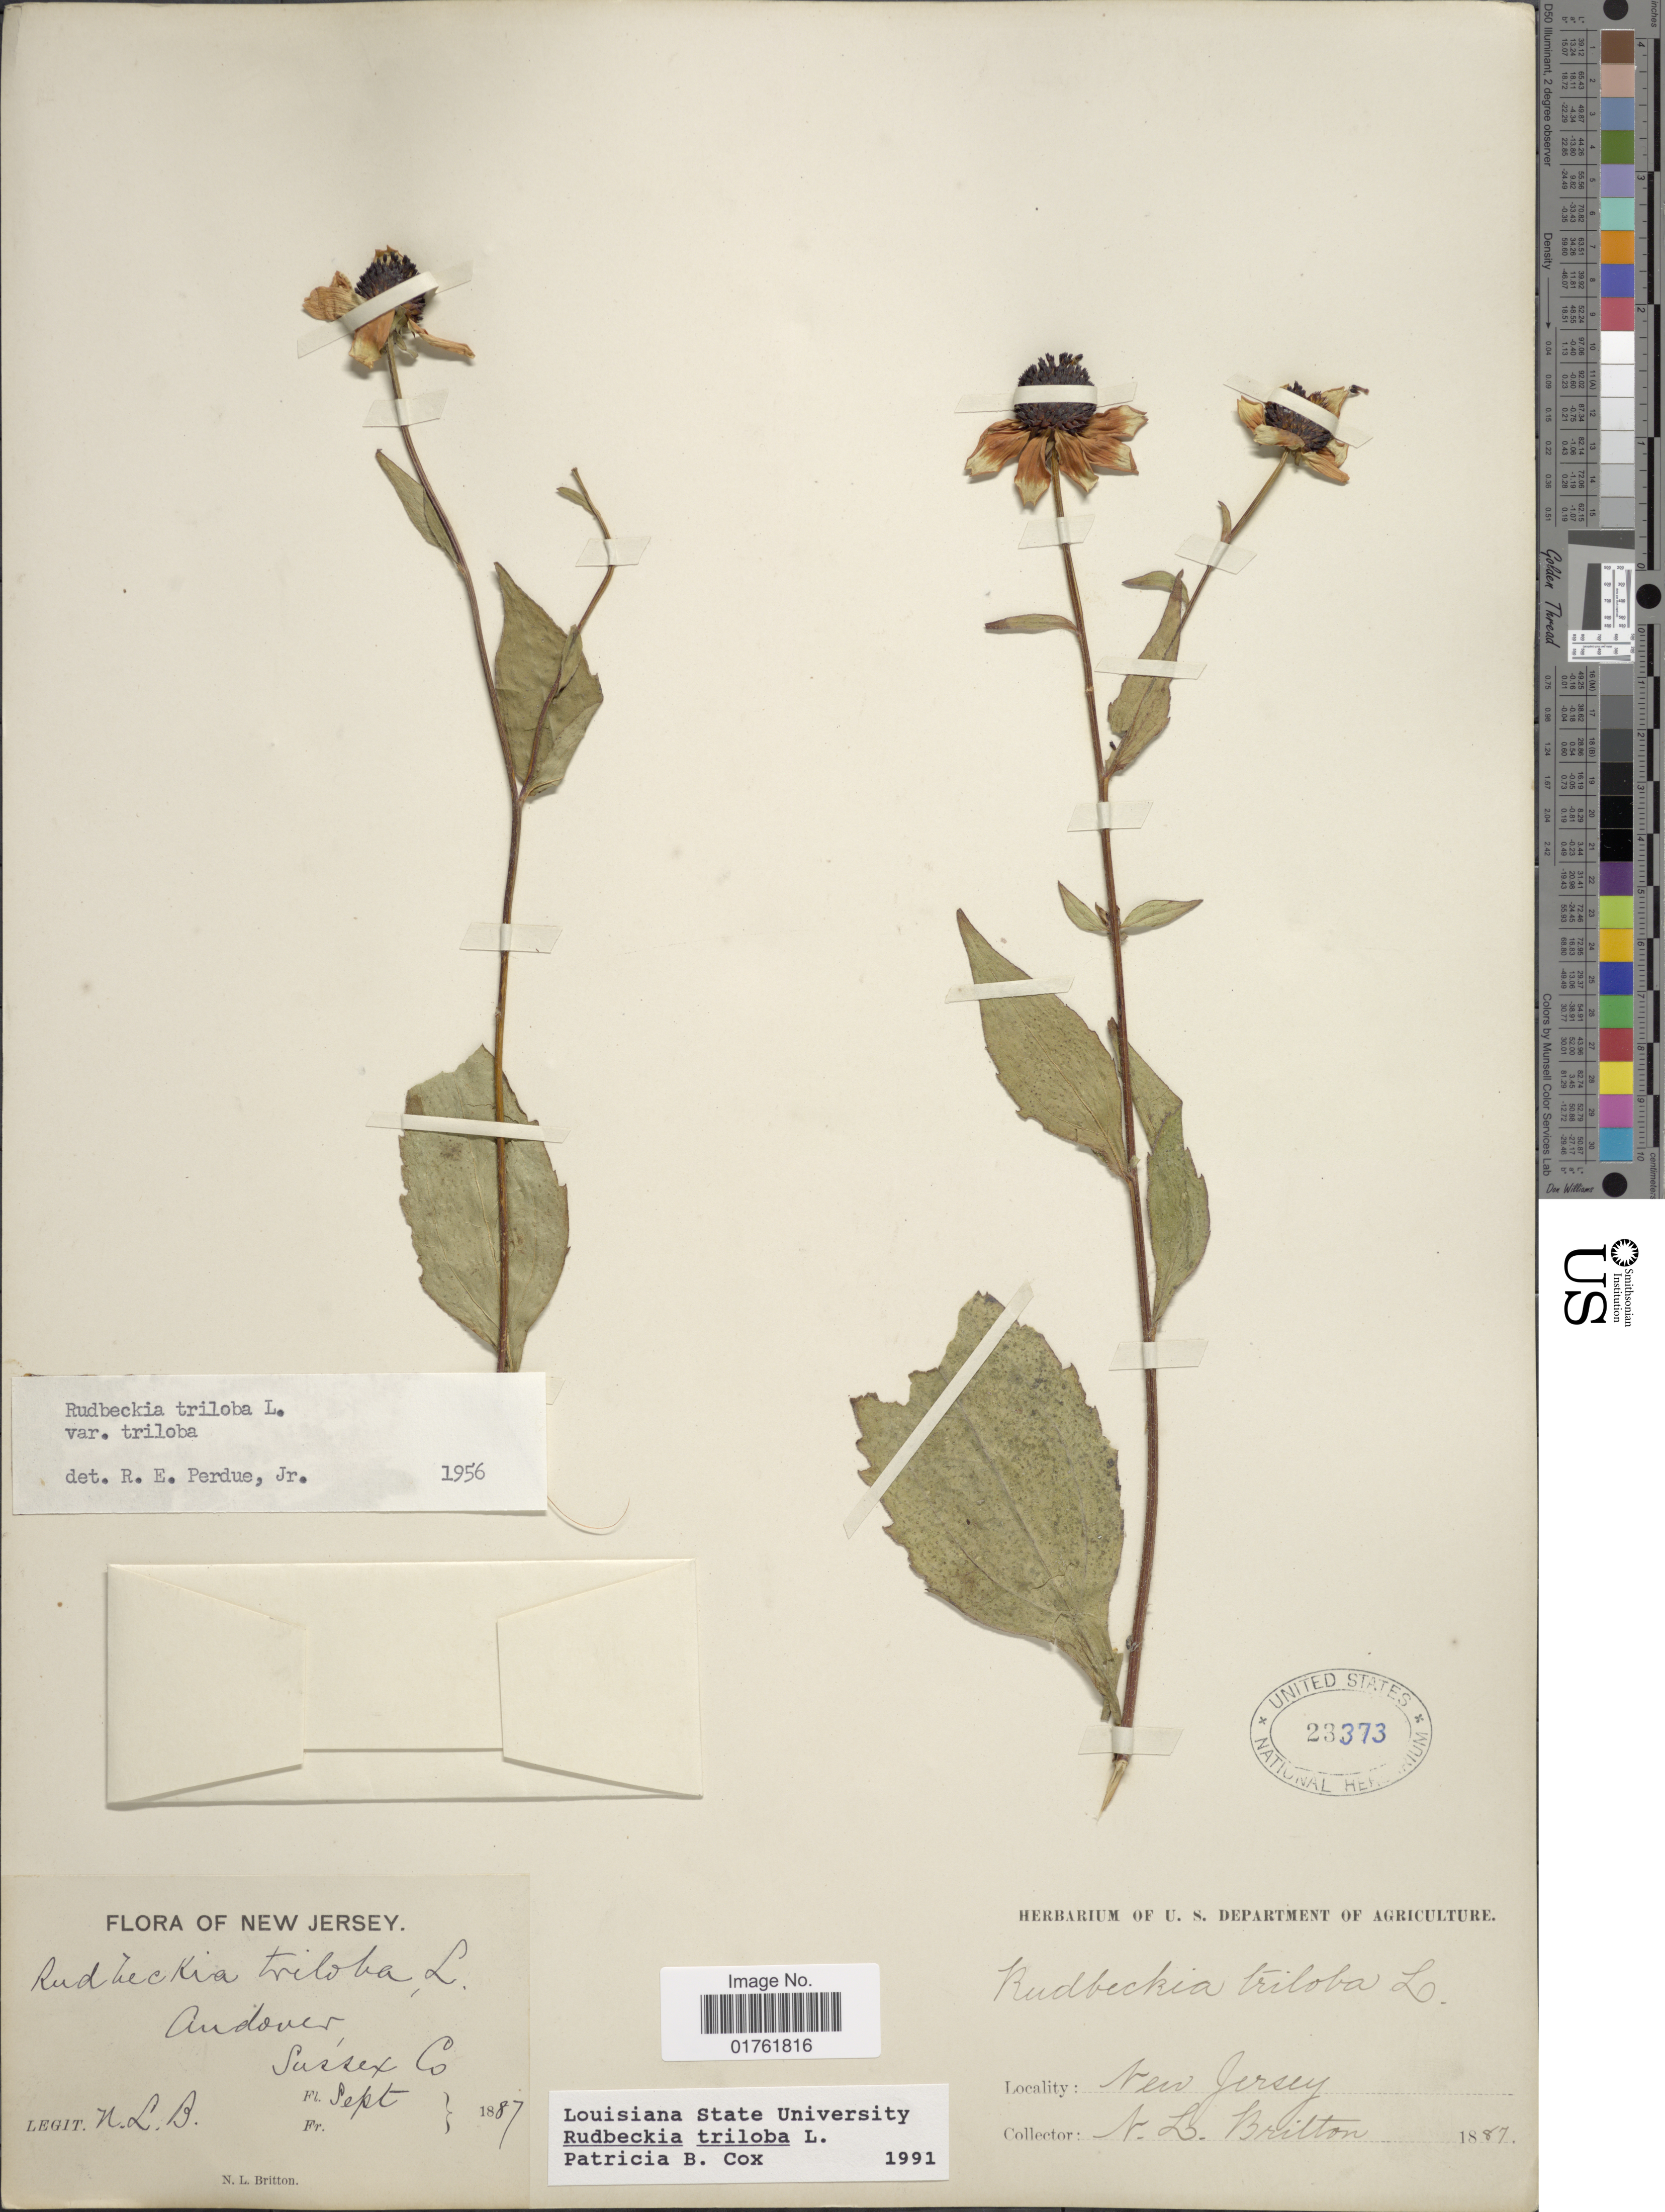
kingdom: Plantae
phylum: Tracheophyta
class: Magnoliopsida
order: Asterales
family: Asteraceae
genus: Rudbeckia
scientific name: Rudbeckia triloba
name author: L.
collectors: N. Britton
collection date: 1887-09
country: United States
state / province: New Jersey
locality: Andover, Sussex Co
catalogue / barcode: US 23373